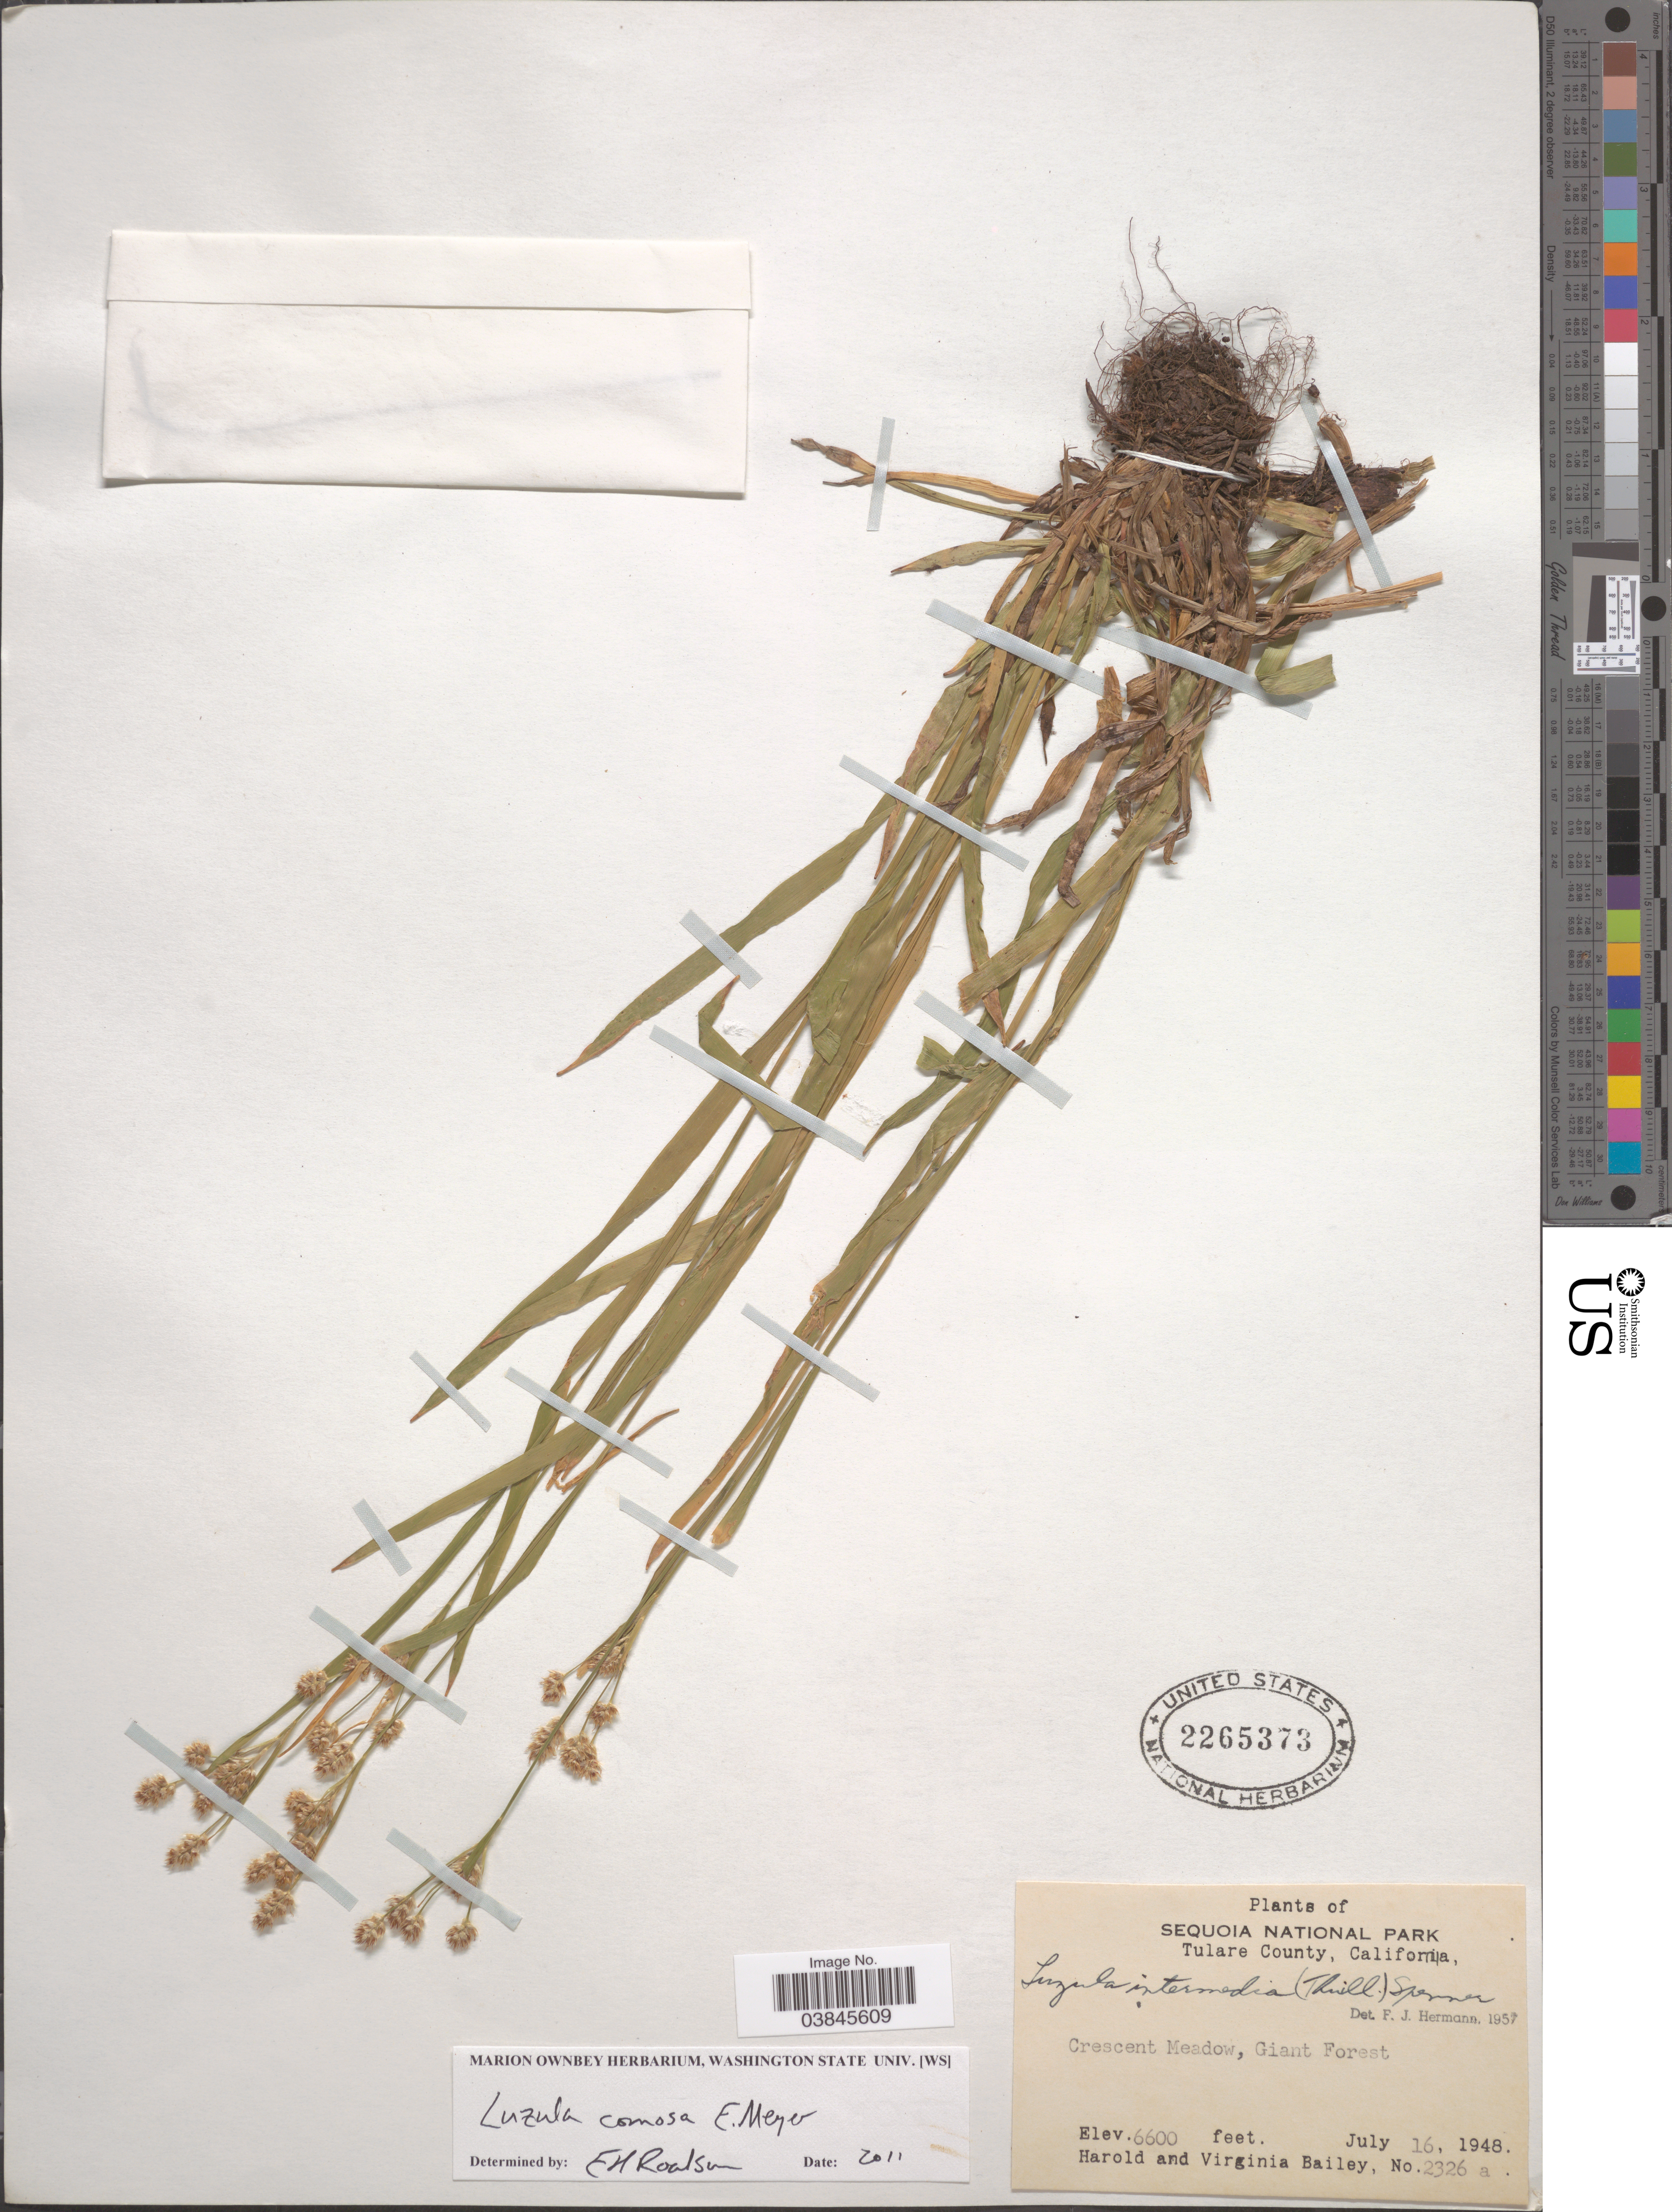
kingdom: Plantae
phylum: Tracheophyta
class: Liliopsida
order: Poales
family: Juncaceae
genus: Luzula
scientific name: Luzula comosa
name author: E. Mey.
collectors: H. Bailey & V. L. Bailey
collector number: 2326a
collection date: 1948-07-16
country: United States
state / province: California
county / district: Tulare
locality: Sequoia National Park. Tulare County. Crescent Meadow, Giant Forest.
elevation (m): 2012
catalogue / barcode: US 2265373